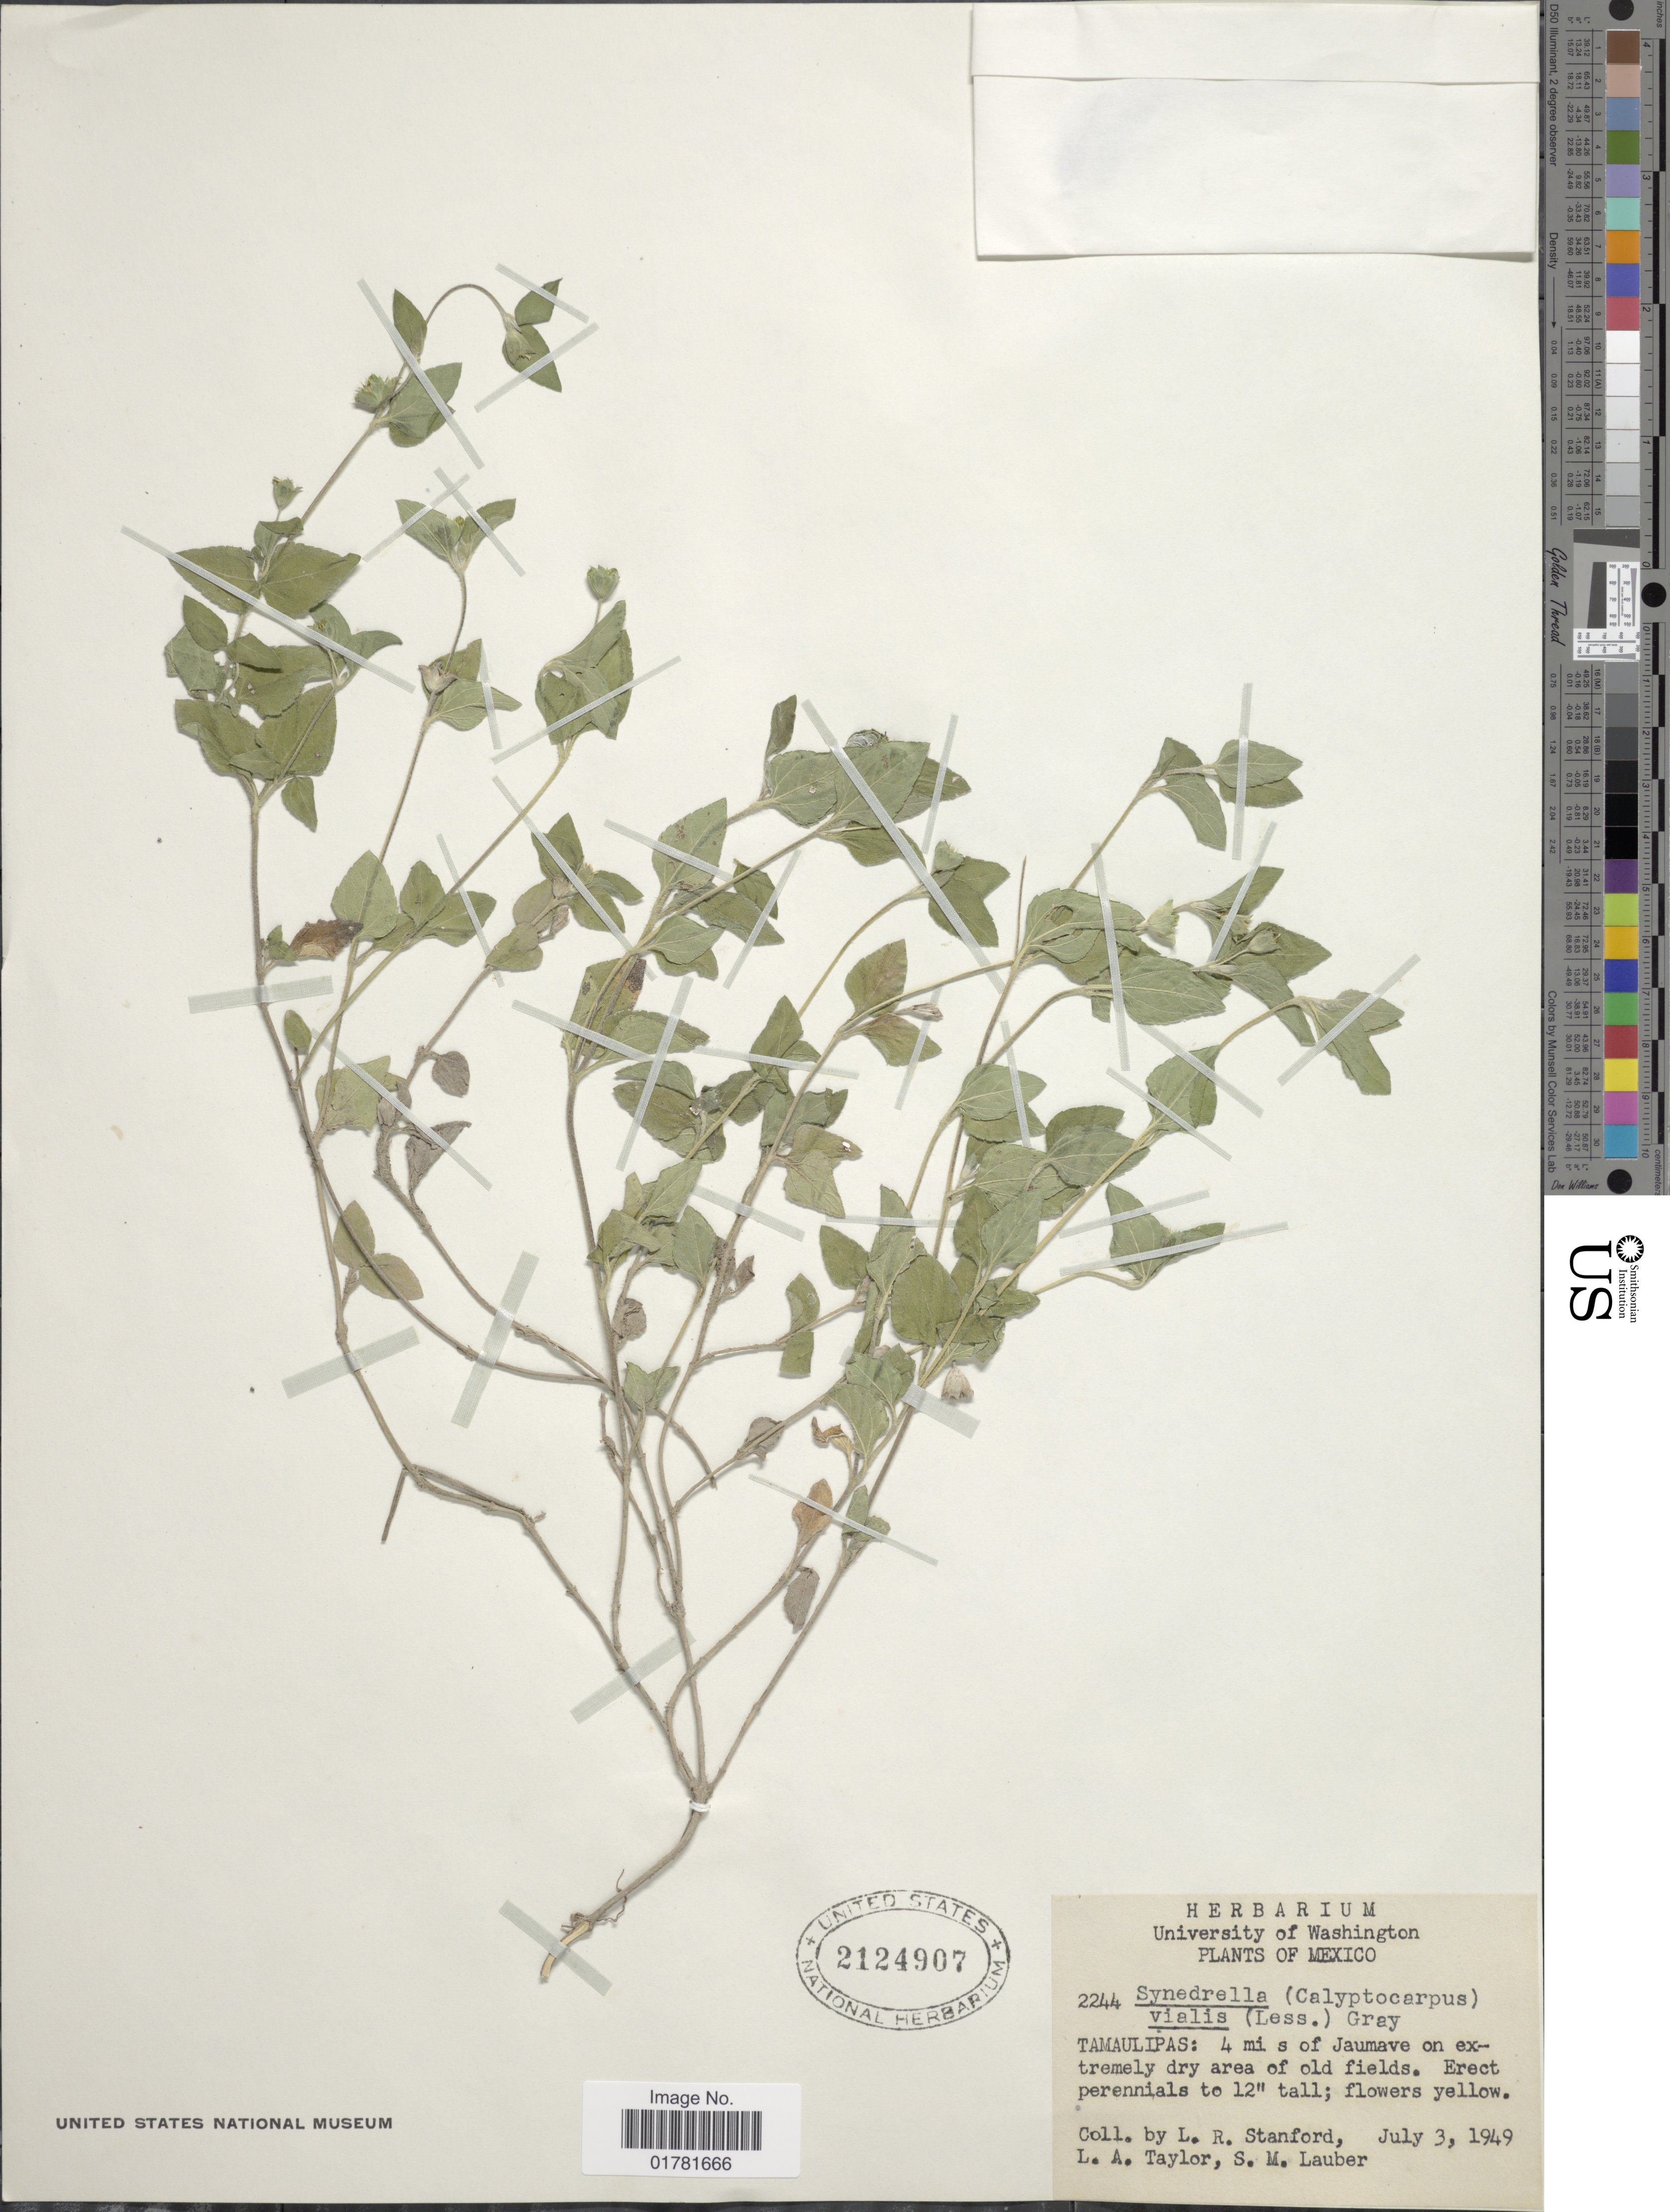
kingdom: Plantae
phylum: Tracheophyta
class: Magnoliopsida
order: Asterales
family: Asteraceae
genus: Calyptocarpus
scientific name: Calyptocarpus vialis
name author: Less.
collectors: L. R. Stanford, L. A. Taylor & S. M. Lauber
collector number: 2244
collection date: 1949-07-03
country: Mexico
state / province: Tamaulipas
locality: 4 mi s of Jaumave on extremely dry area of old fields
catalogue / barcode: US 2124907